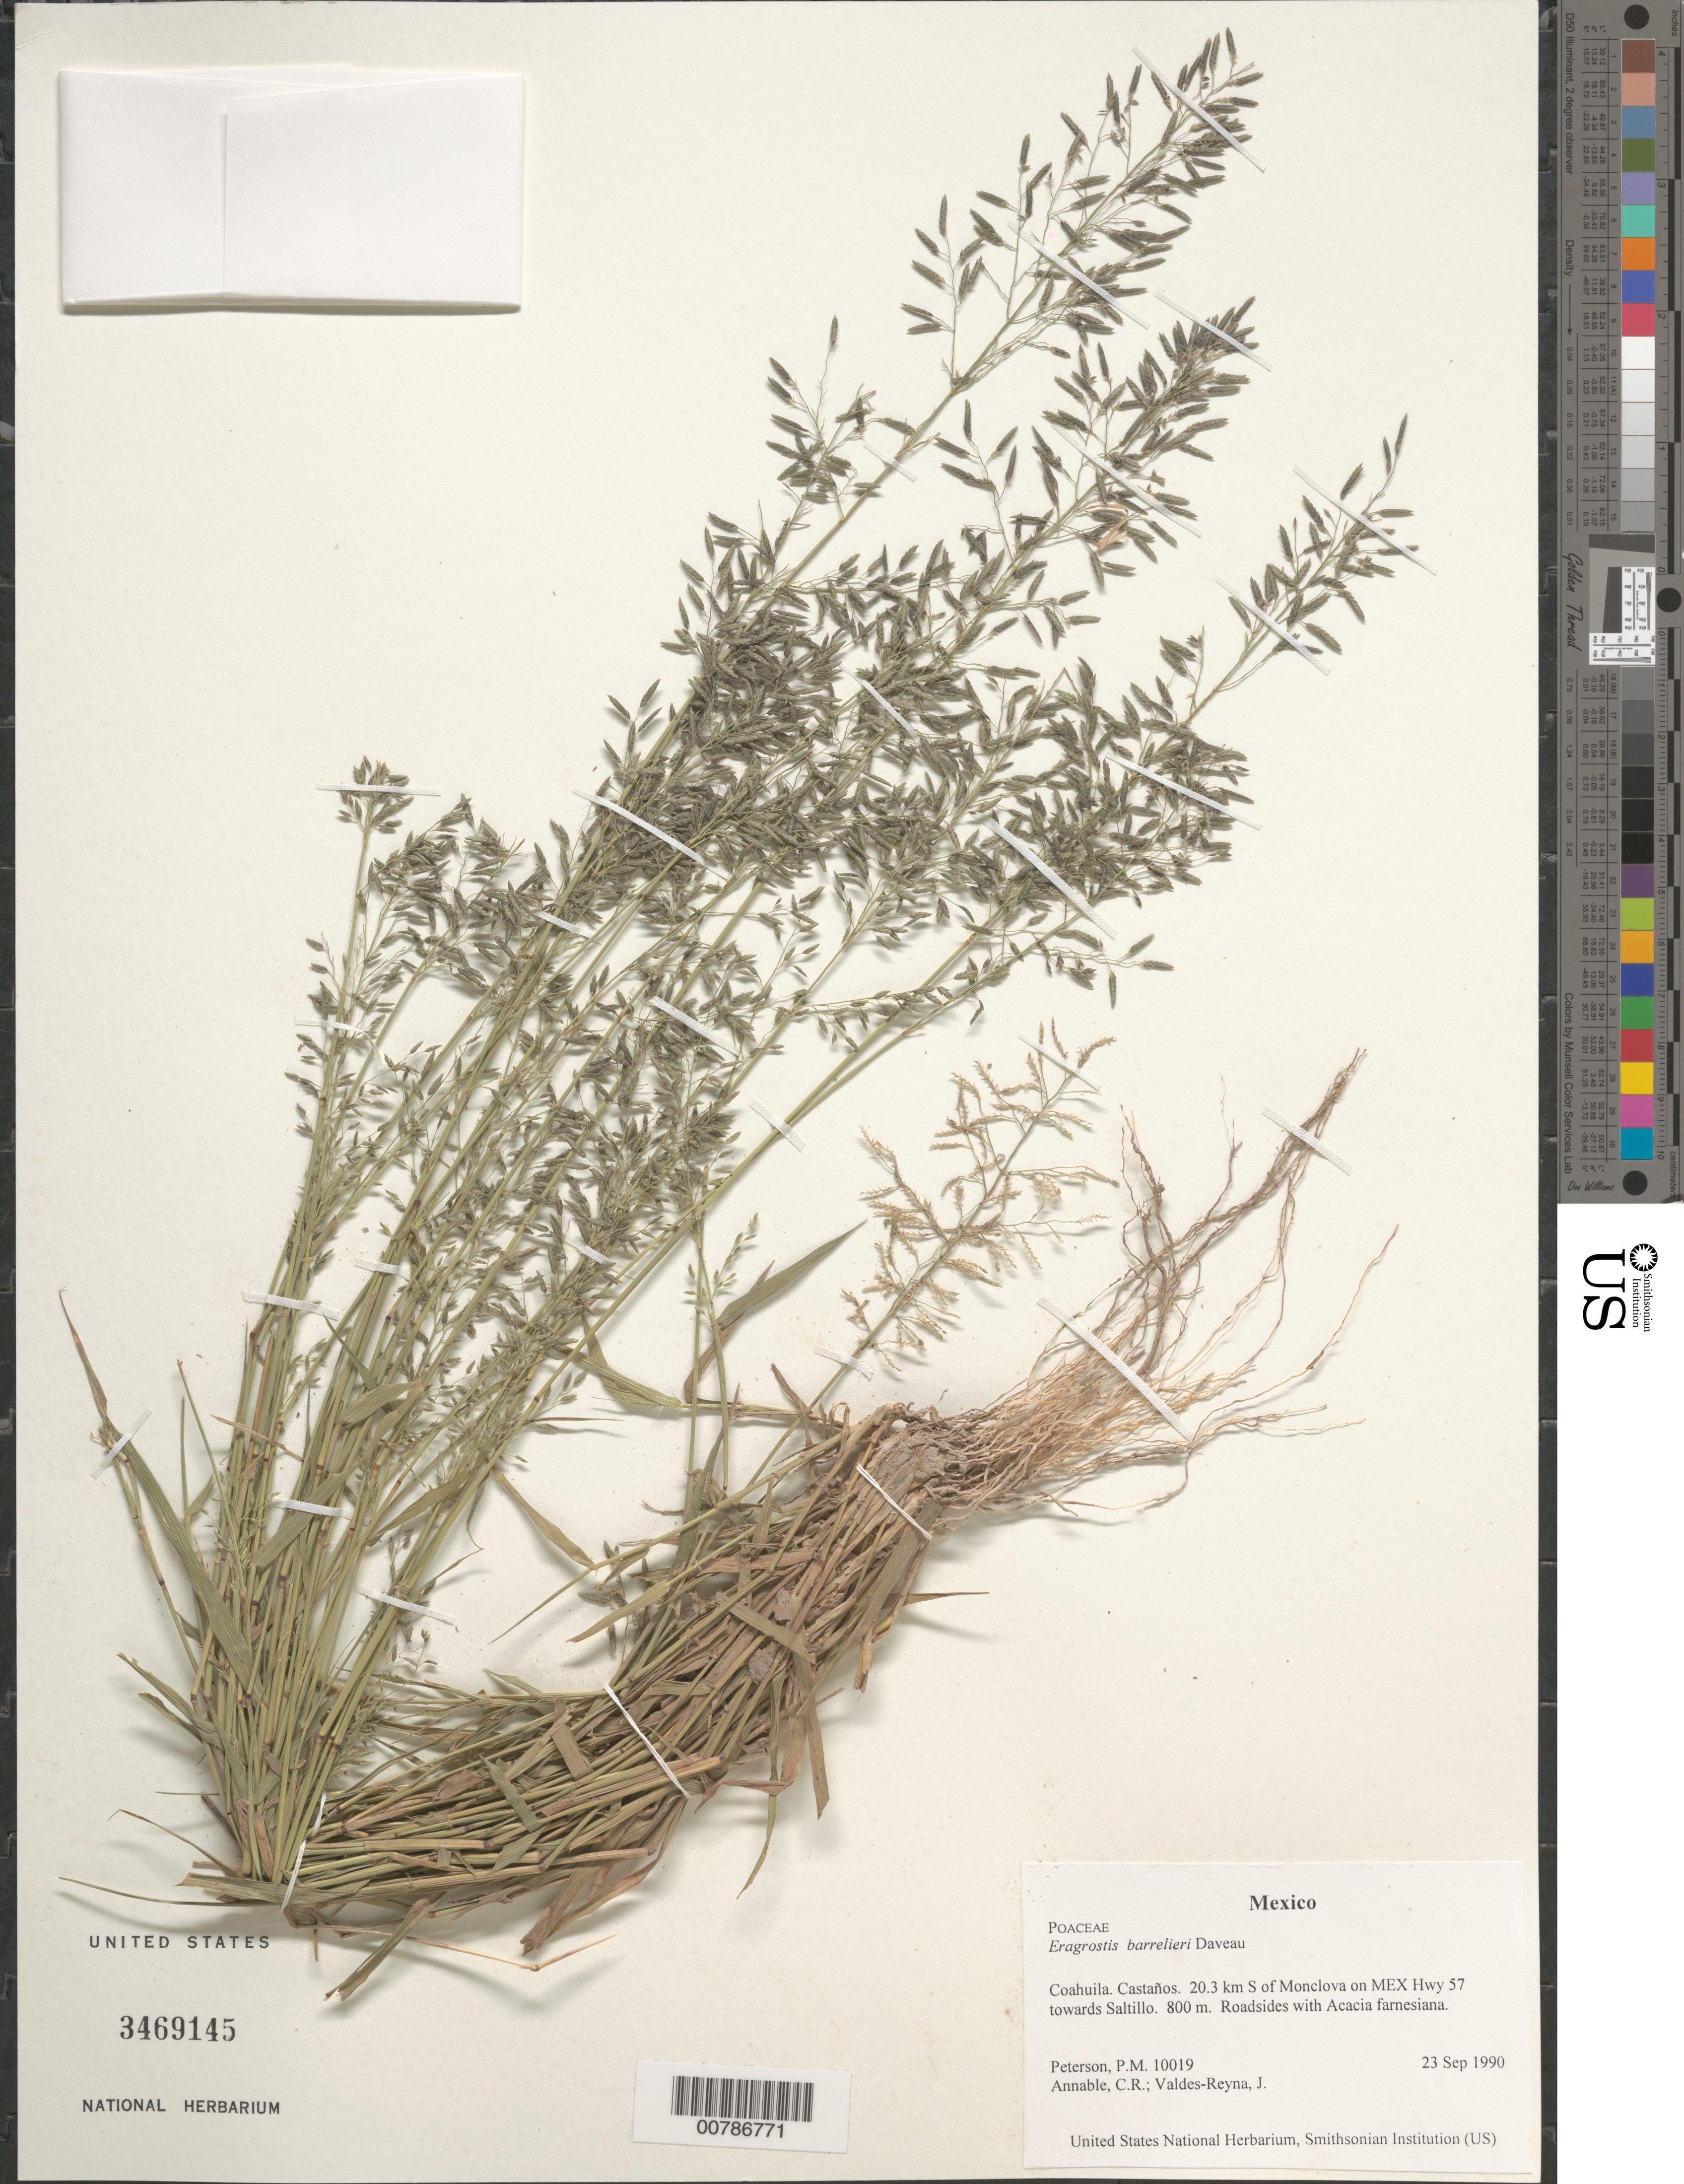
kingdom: Plantae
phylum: Tracheophyta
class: Liliopsida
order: Poales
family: Poaceae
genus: Eragrostis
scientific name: Eragrostis barrelieri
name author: Daveau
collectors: P. M. Peterson, C. R. Annable & J. Valdés-Reyna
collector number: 10019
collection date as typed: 23 Sep 1990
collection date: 1990-09-23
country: Mexico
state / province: Coahuila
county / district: Castaños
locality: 20.3 km S of Monclova on MEX Hwy 57 towards Saltillo.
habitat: Roadsides with Acacia farnesiana.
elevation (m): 800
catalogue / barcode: US 3469145